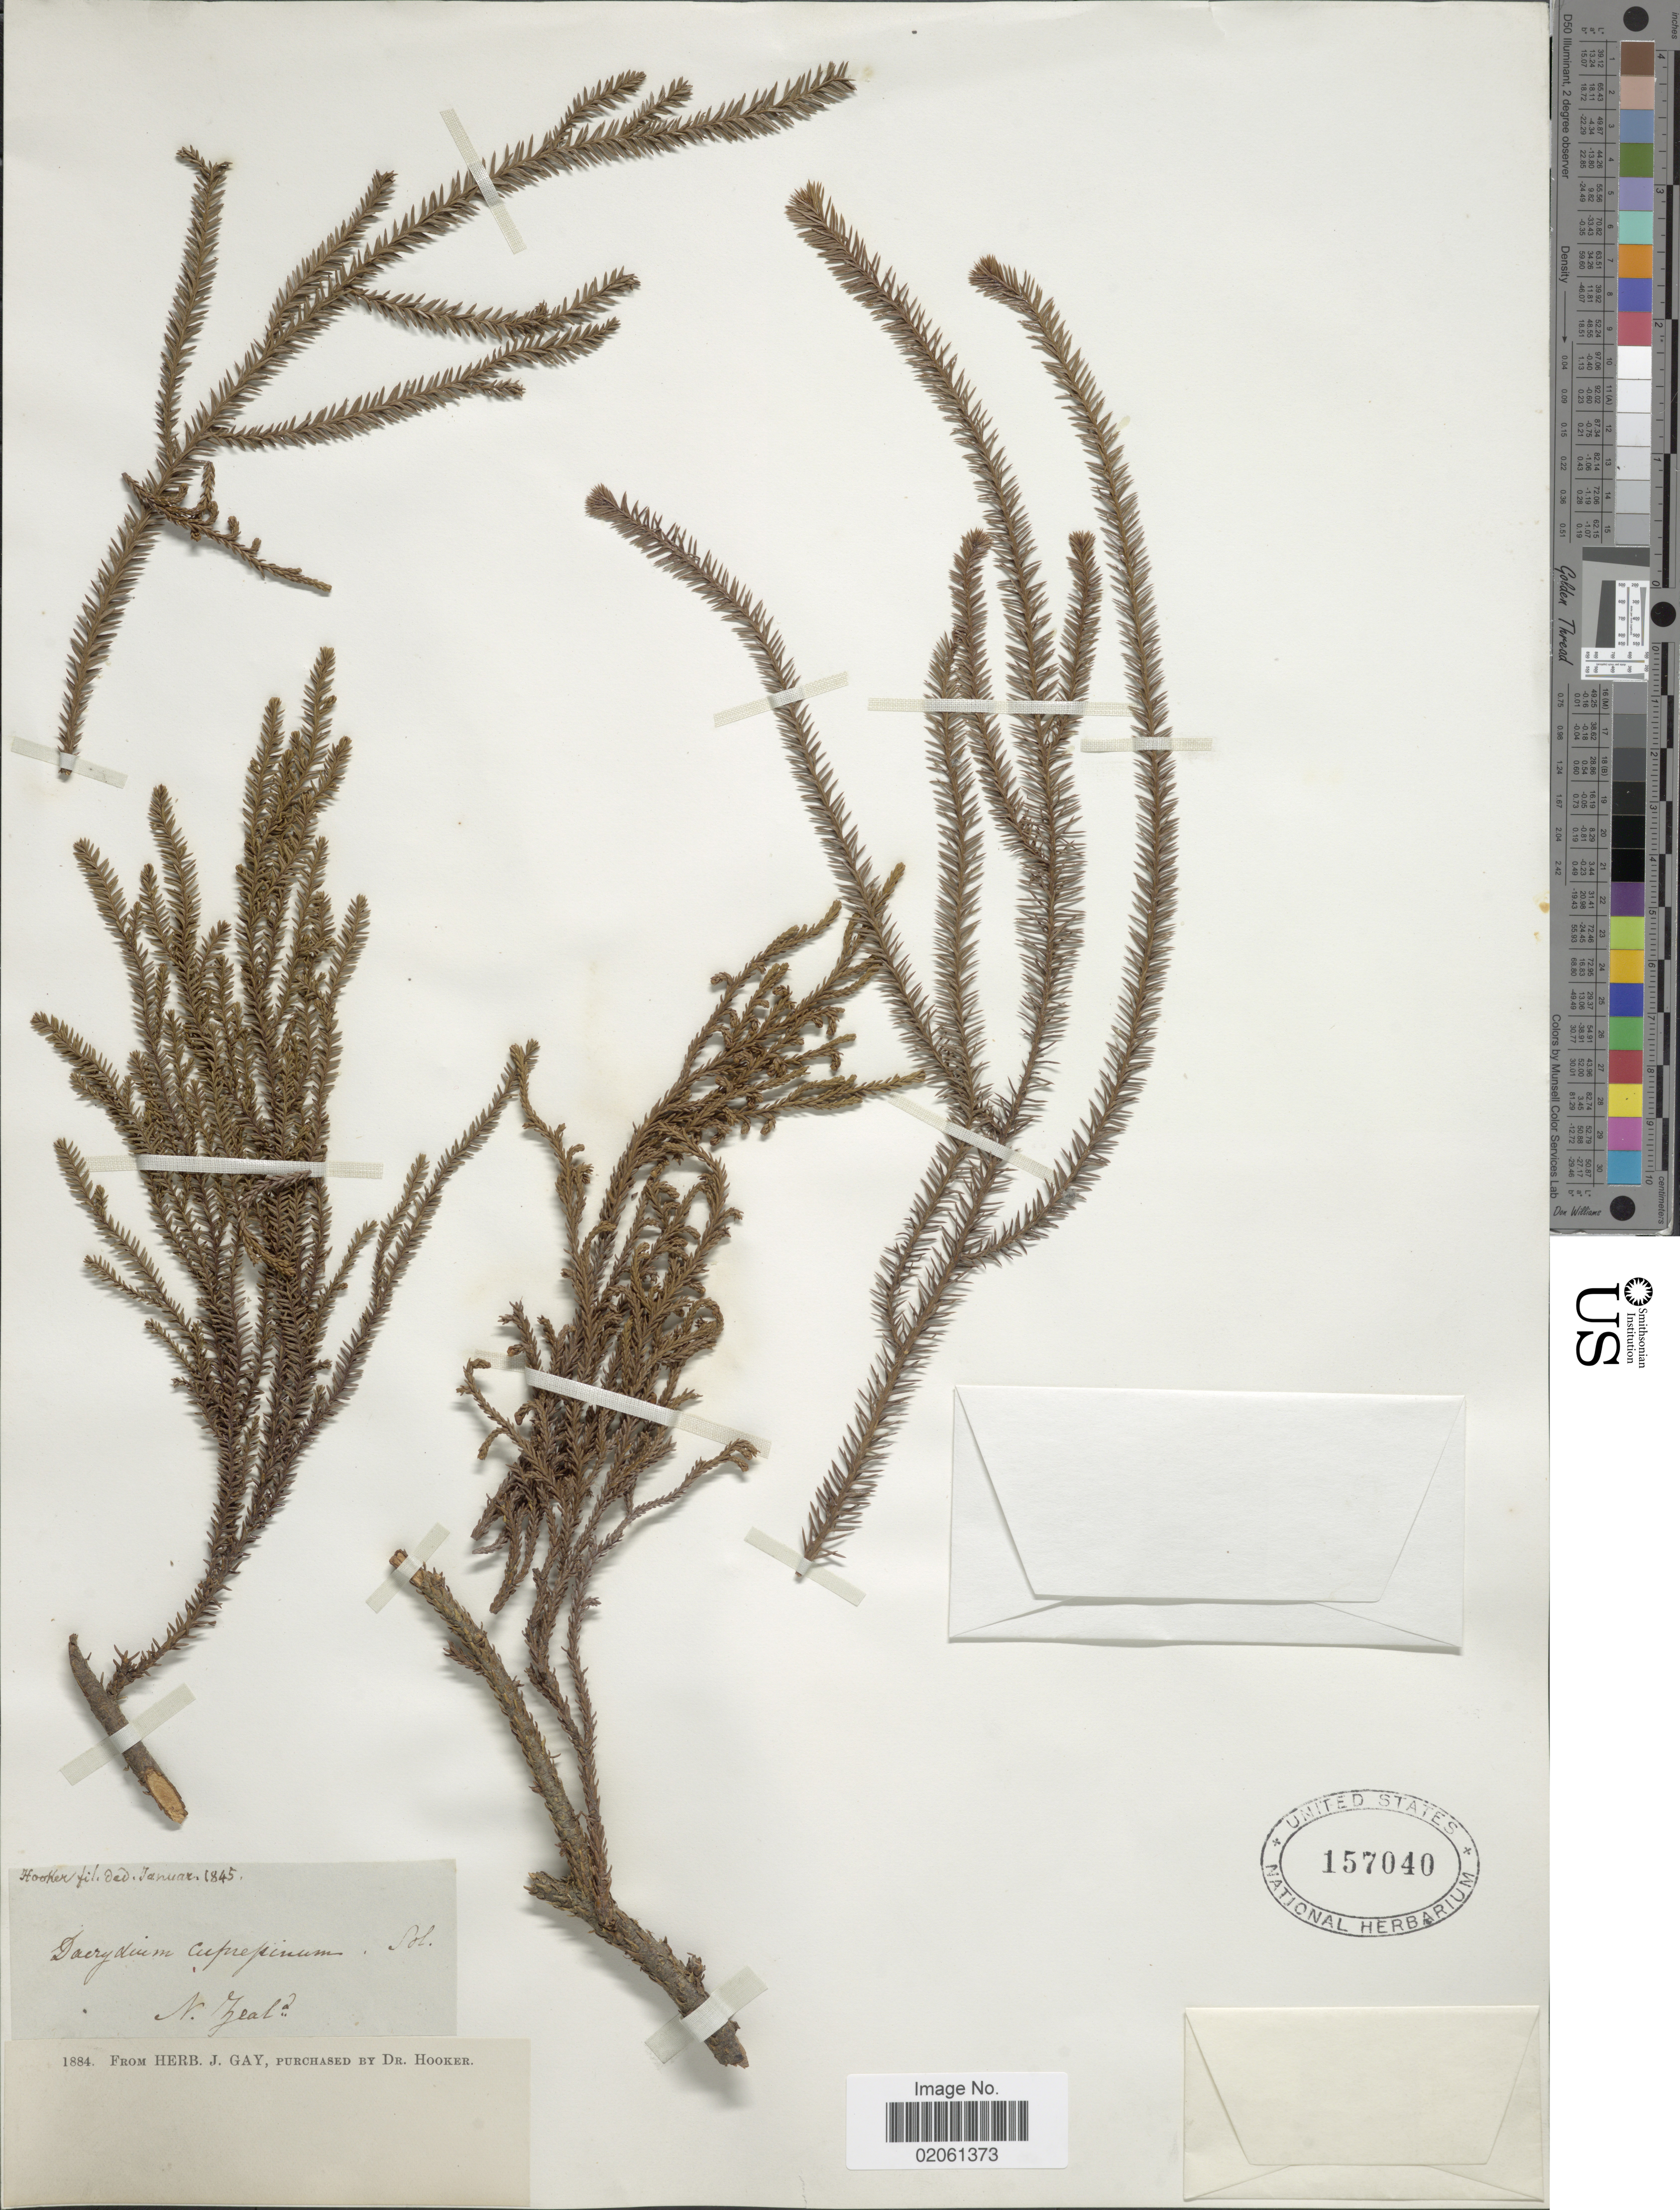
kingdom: Plantae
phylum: Tracheophyta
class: Pinopsida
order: Pinales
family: Podocarpaceae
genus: Dacrydium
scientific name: Dacrydium cupressinum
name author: Sol. ex G. Forst.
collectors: ex herb. J. Gay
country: New Zealand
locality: N. Zeal [unsure placement]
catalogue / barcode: US 157040